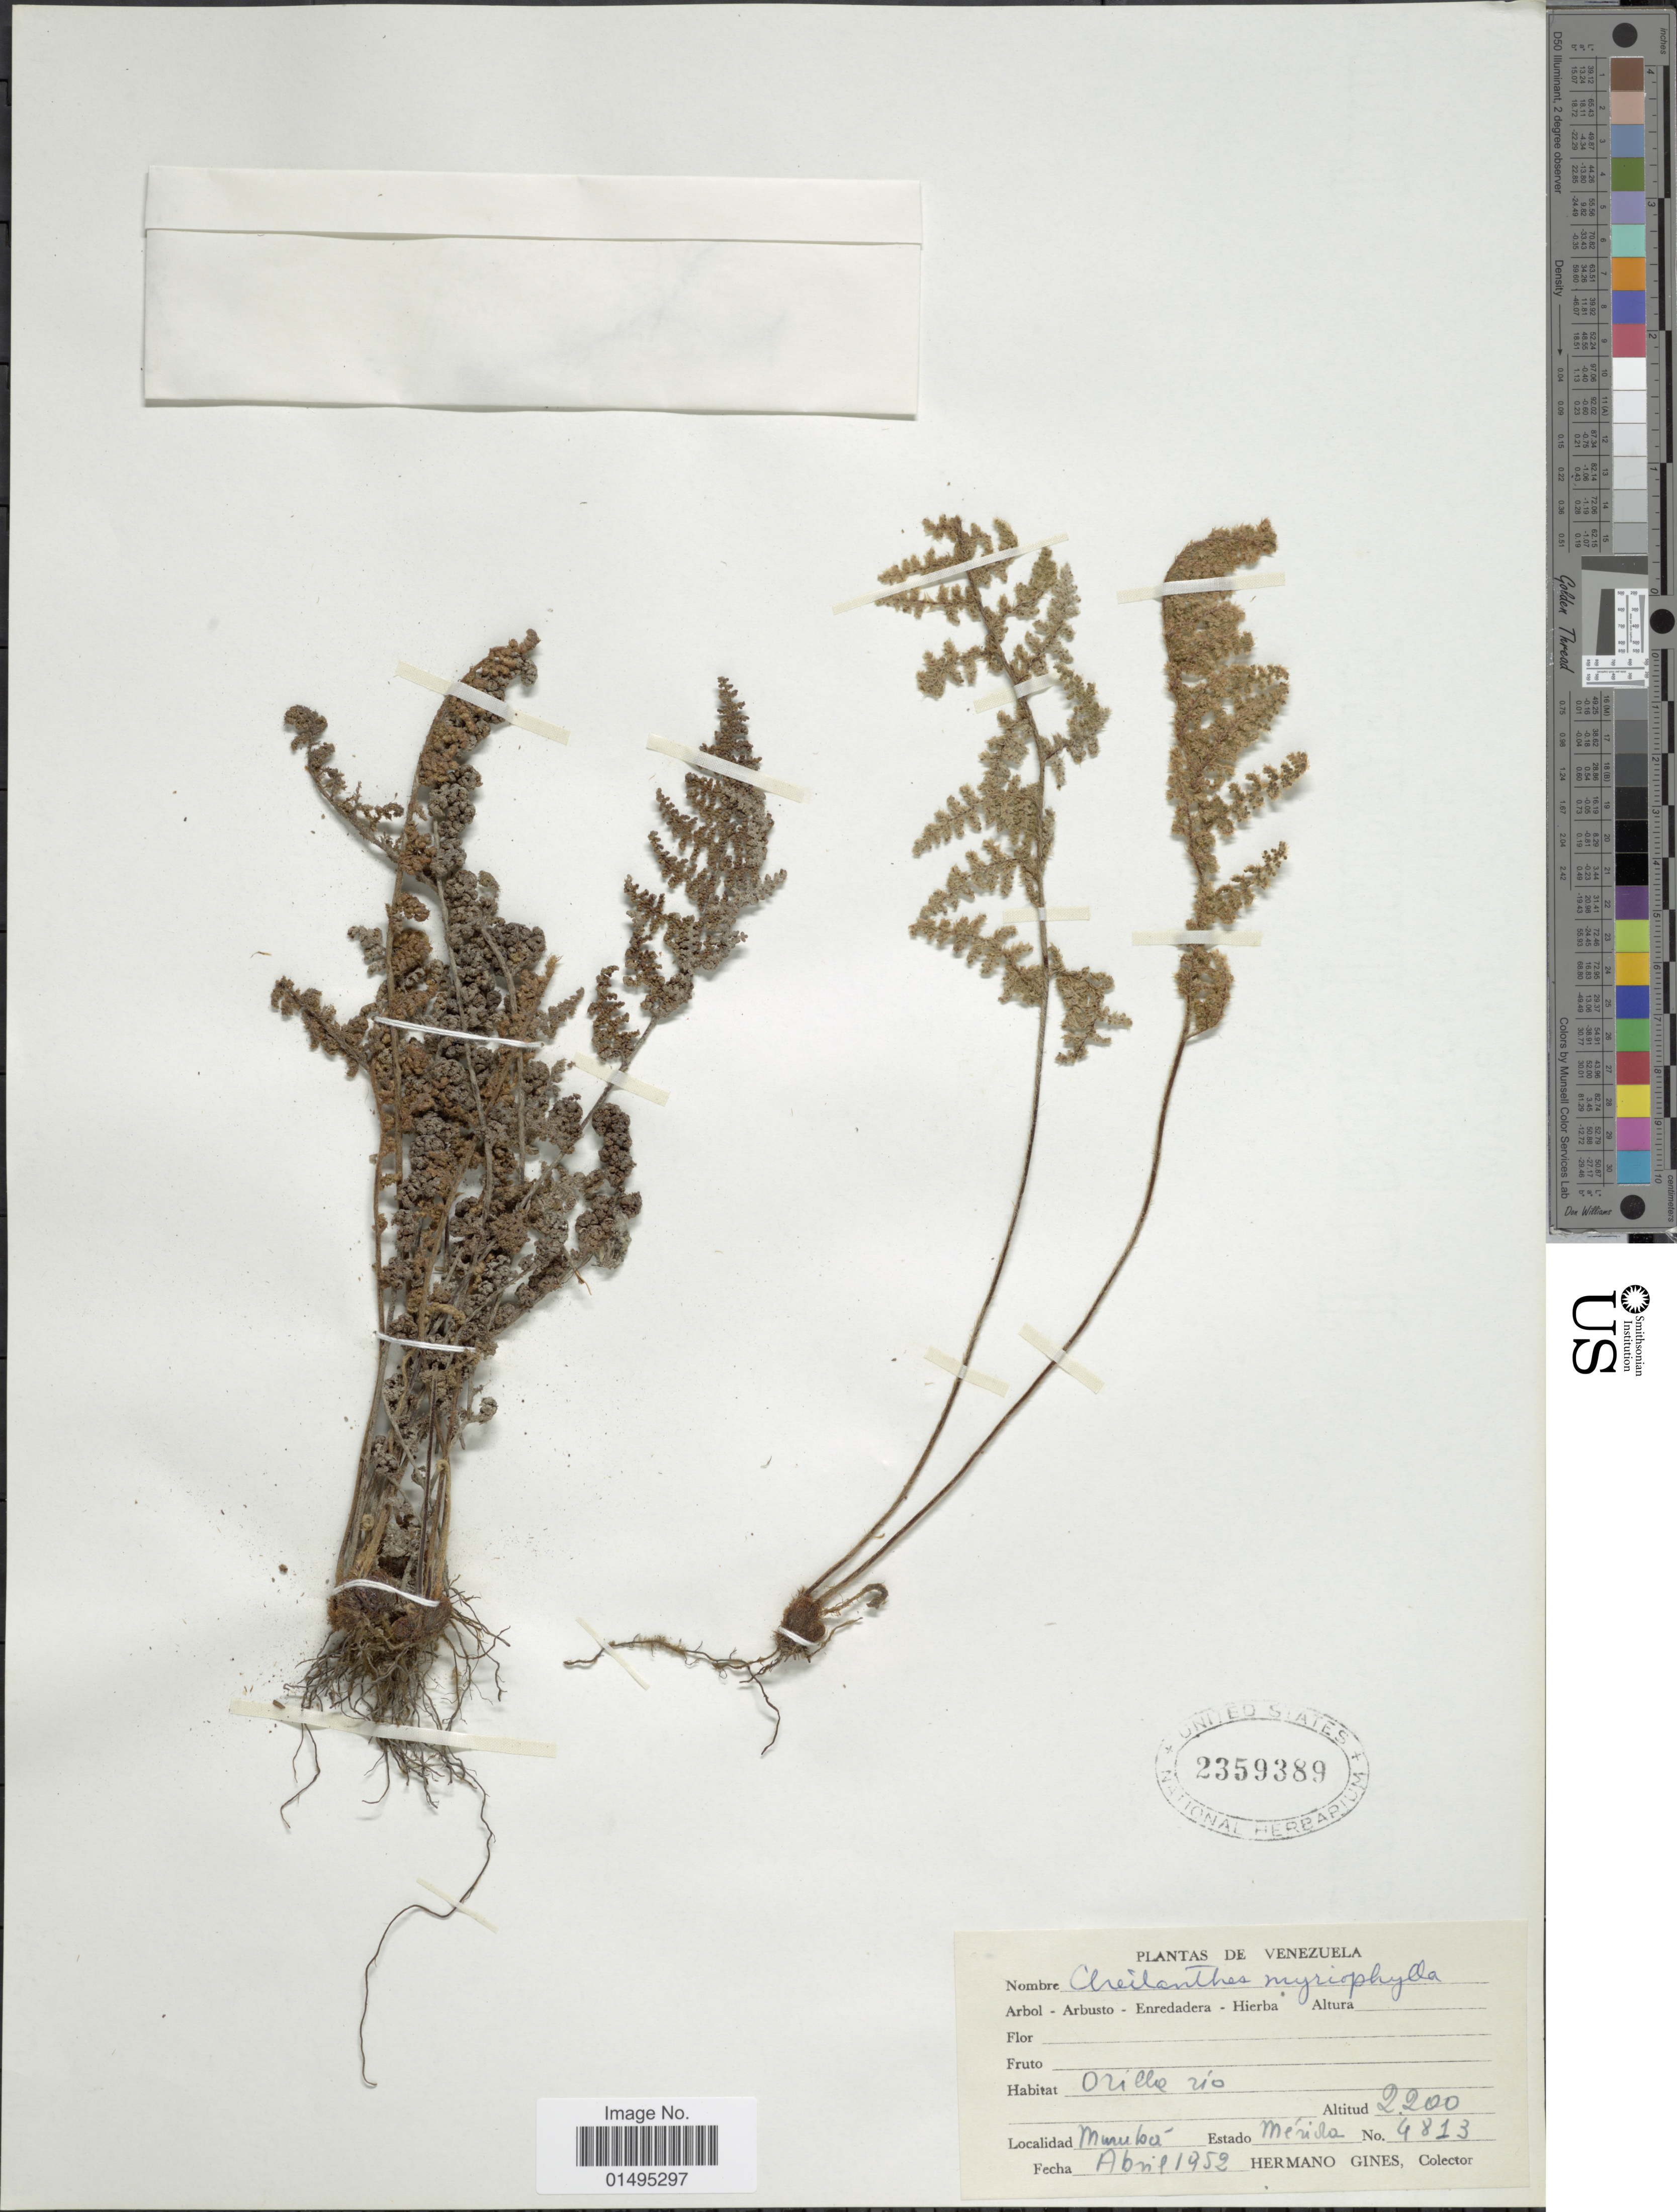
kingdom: Plantae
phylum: Tracheophyta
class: Polypodiopsida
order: Polypodiales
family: Pteridaceae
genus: Myriopteris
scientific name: Myriopteris myriophylla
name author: (Desv.) J. Sm.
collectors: Bro. Gines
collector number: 4813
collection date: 1952-04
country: Venezuela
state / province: Mérida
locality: Venezuela, Muruba, Merida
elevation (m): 2200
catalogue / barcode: US 2359389